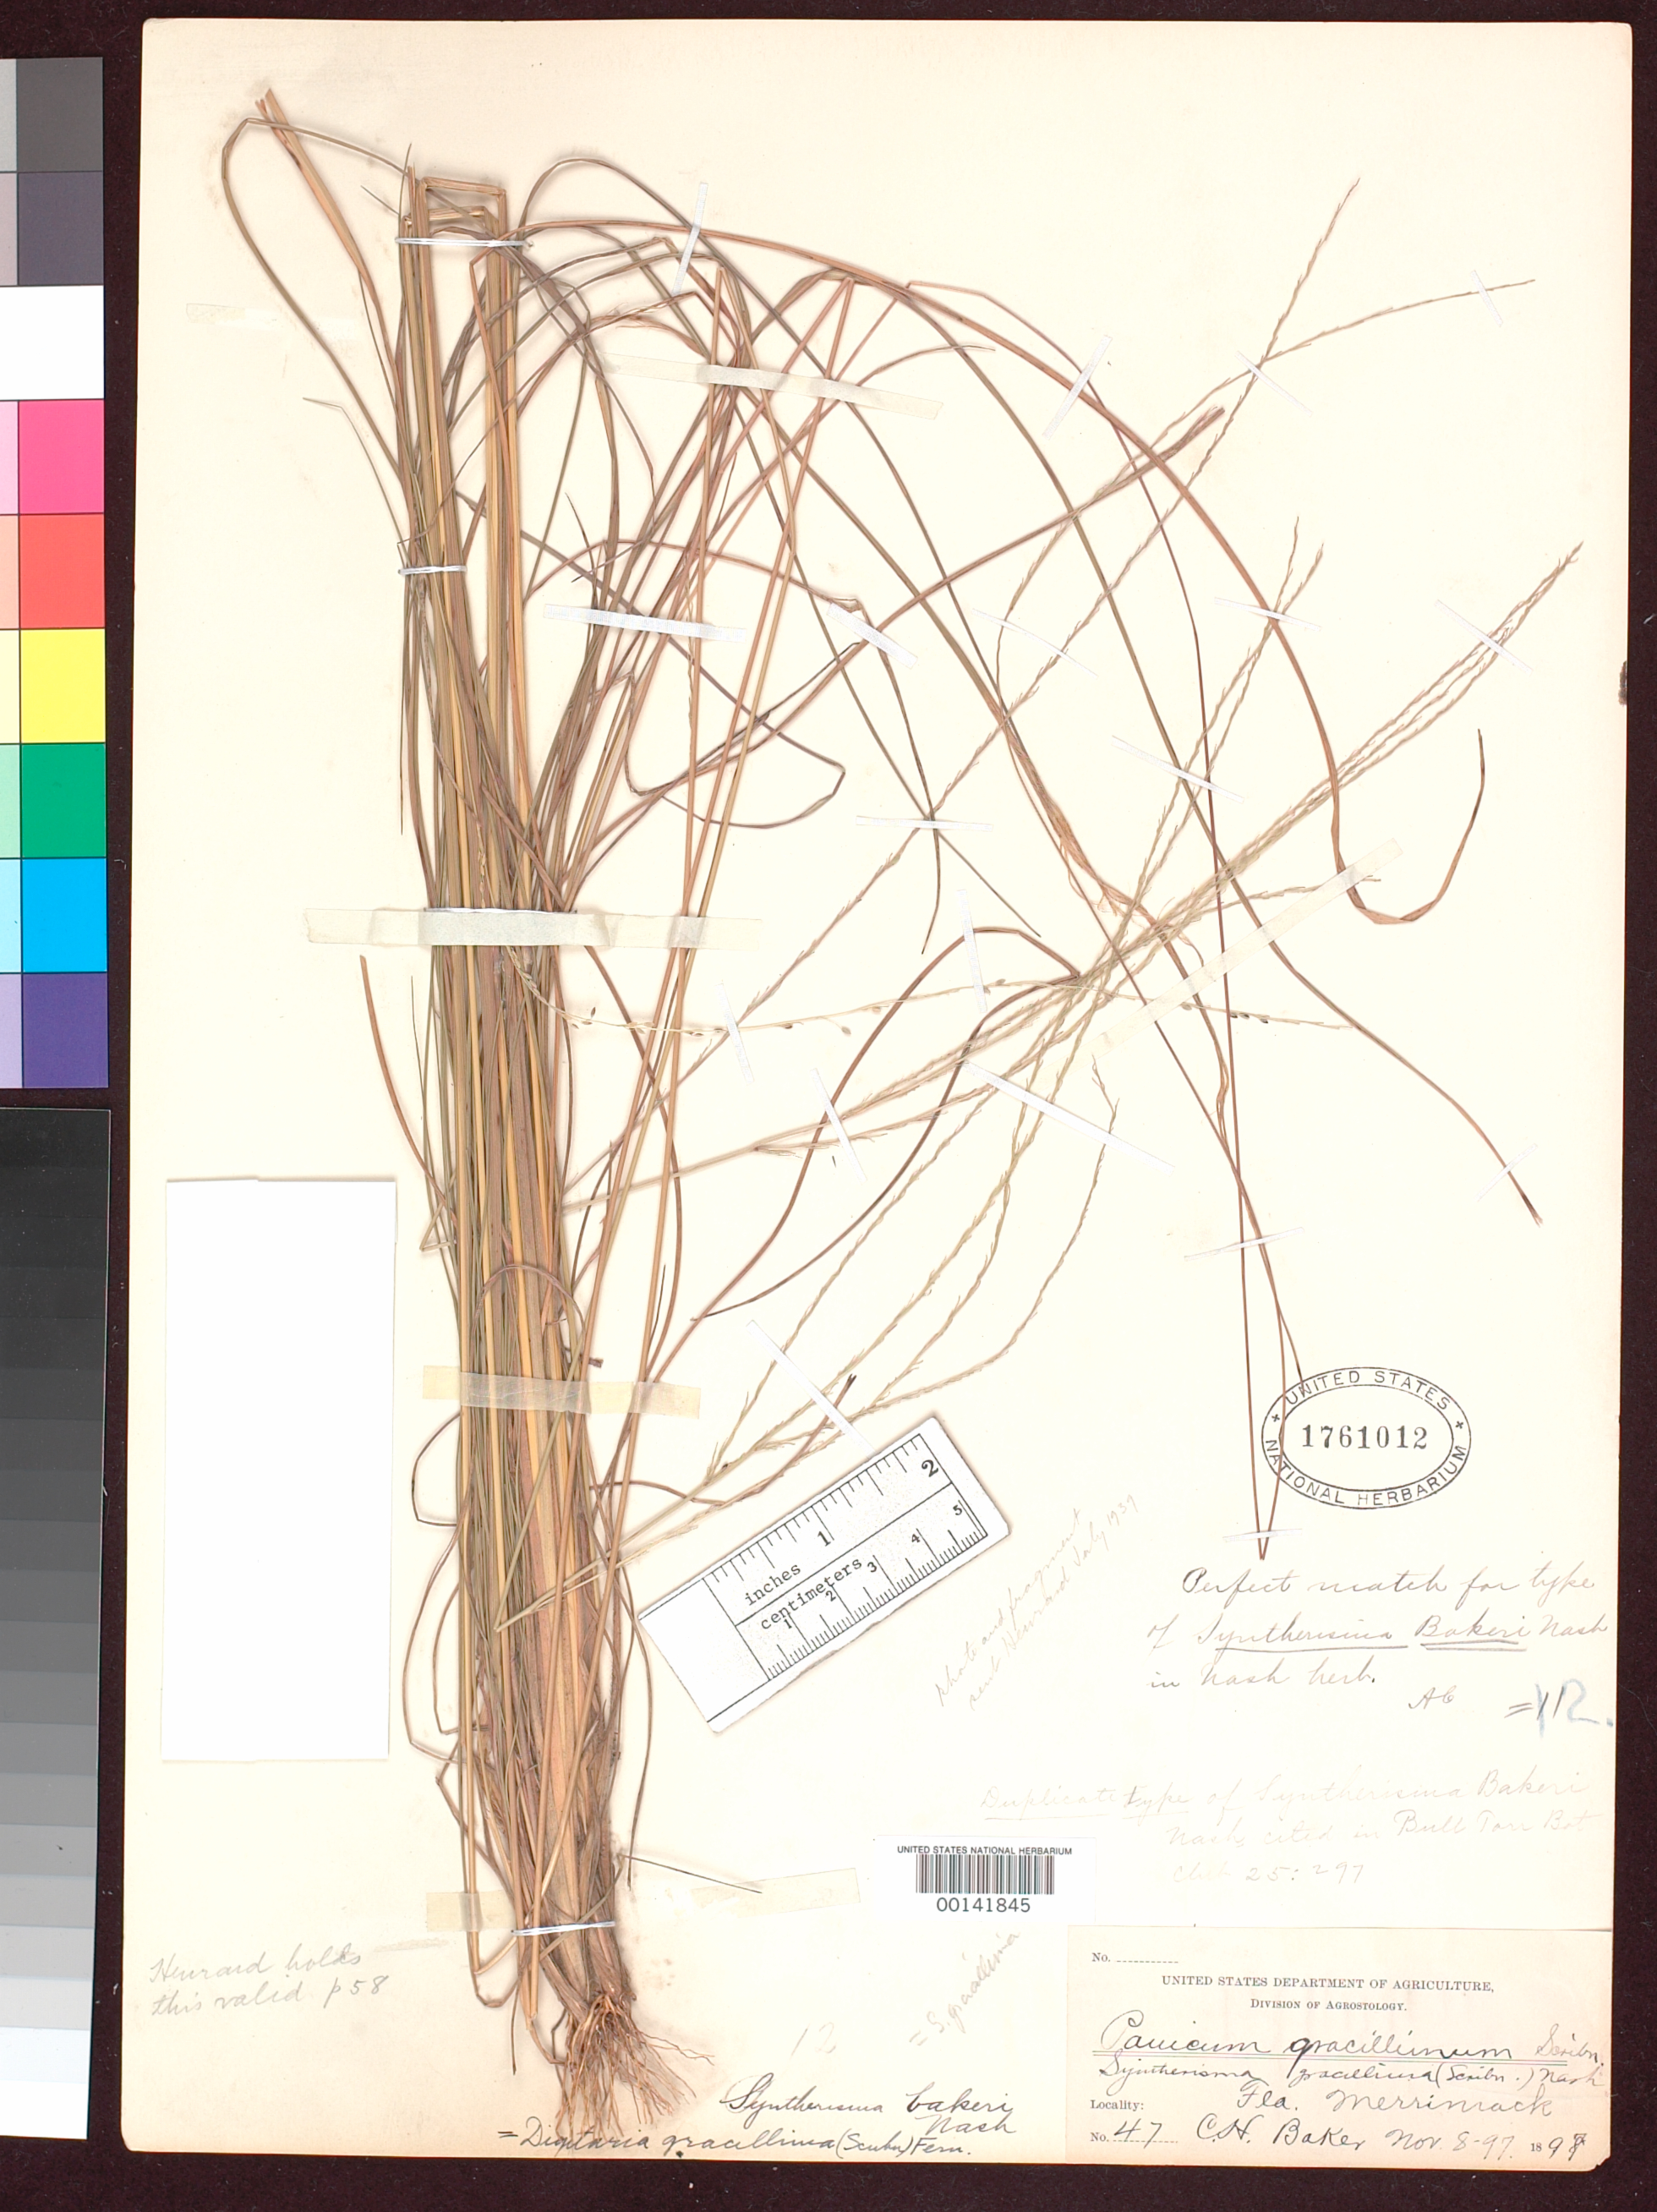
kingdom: Plantae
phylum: Tracheophyta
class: Liliopsida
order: Poales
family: Poaceae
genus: Syntherisma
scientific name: Syntherisma bakeri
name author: Nash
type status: Holotype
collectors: C. H. Baker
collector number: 47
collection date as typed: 08 Nov 1897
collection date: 1897-11-08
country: United States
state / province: Florida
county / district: Orange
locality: Merrimac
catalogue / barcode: US 1761012